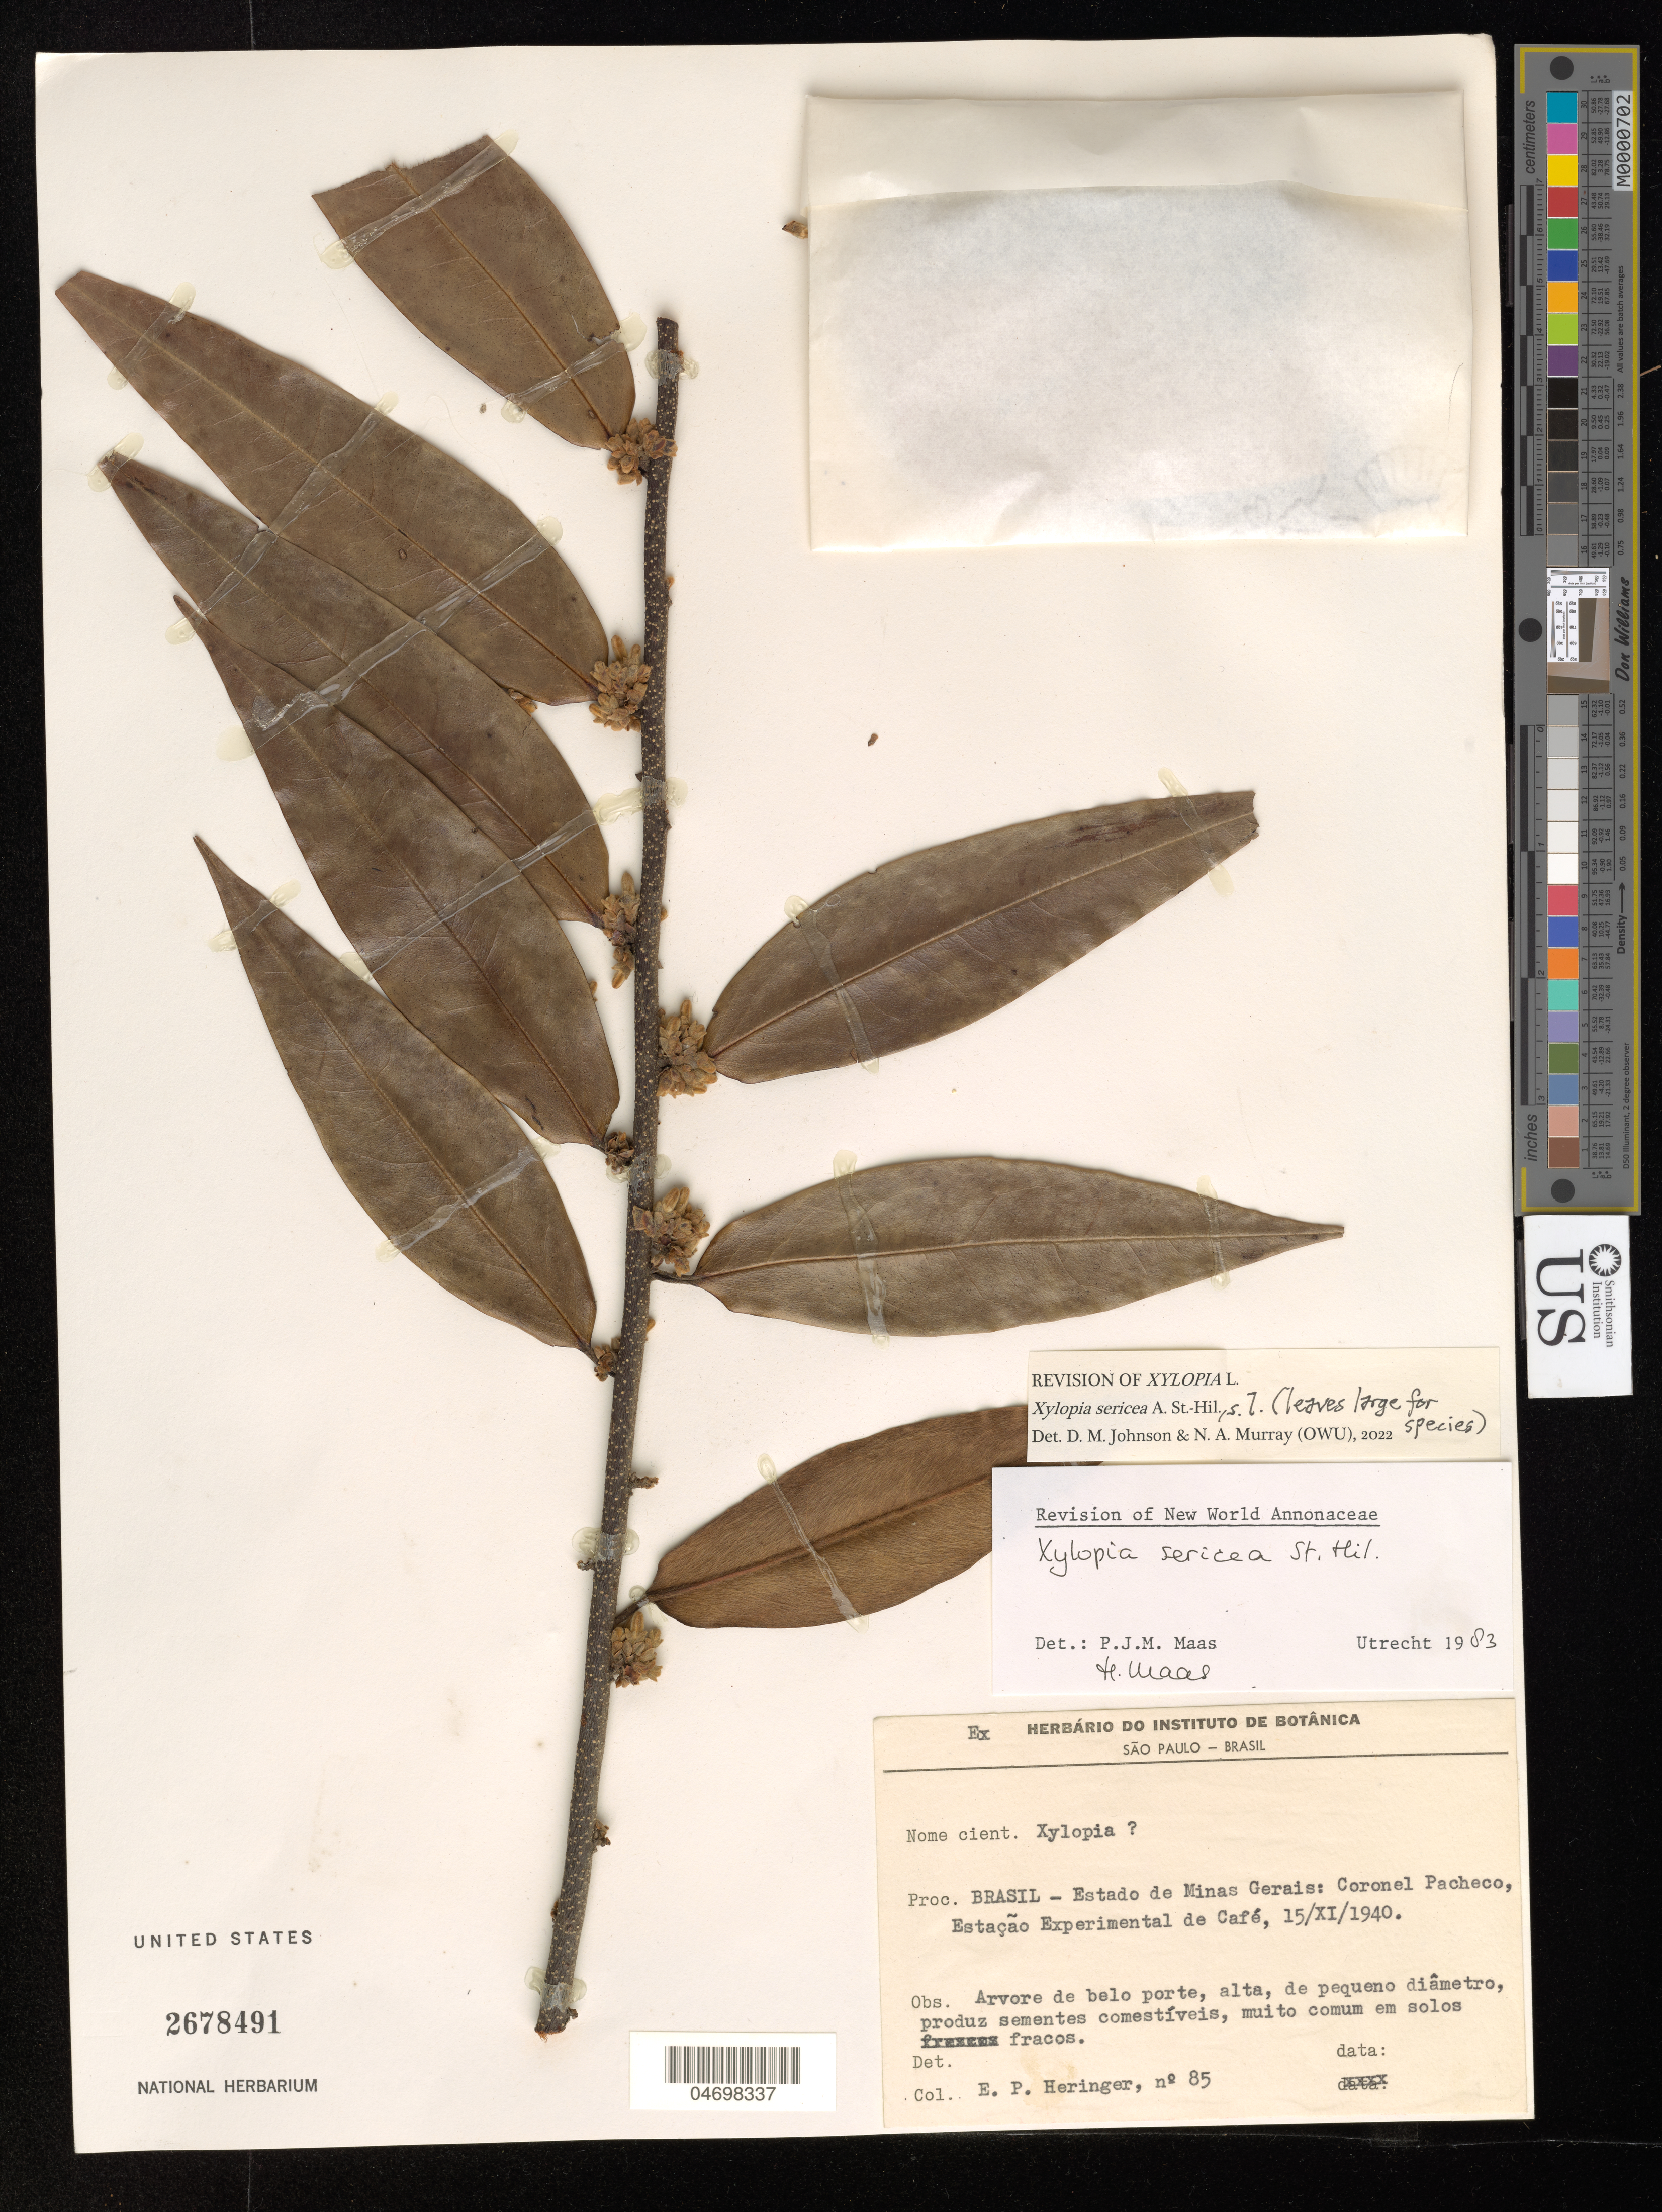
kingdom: Plantae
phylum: Tracheophyta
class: Magnoliopsida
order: Magnoliales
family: Annonaceae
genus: Xylopia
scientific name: Xylopia sericea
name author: A. St.-Hil.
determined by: Johnson, D. M.; Murray, N. A.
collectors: E. P. Heringer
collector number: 85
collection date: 1940-11-15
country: Brazil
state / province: Minas Gerais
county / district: Coronel Pacheco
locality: Estação Experimental de Café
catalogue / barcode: US 2678491